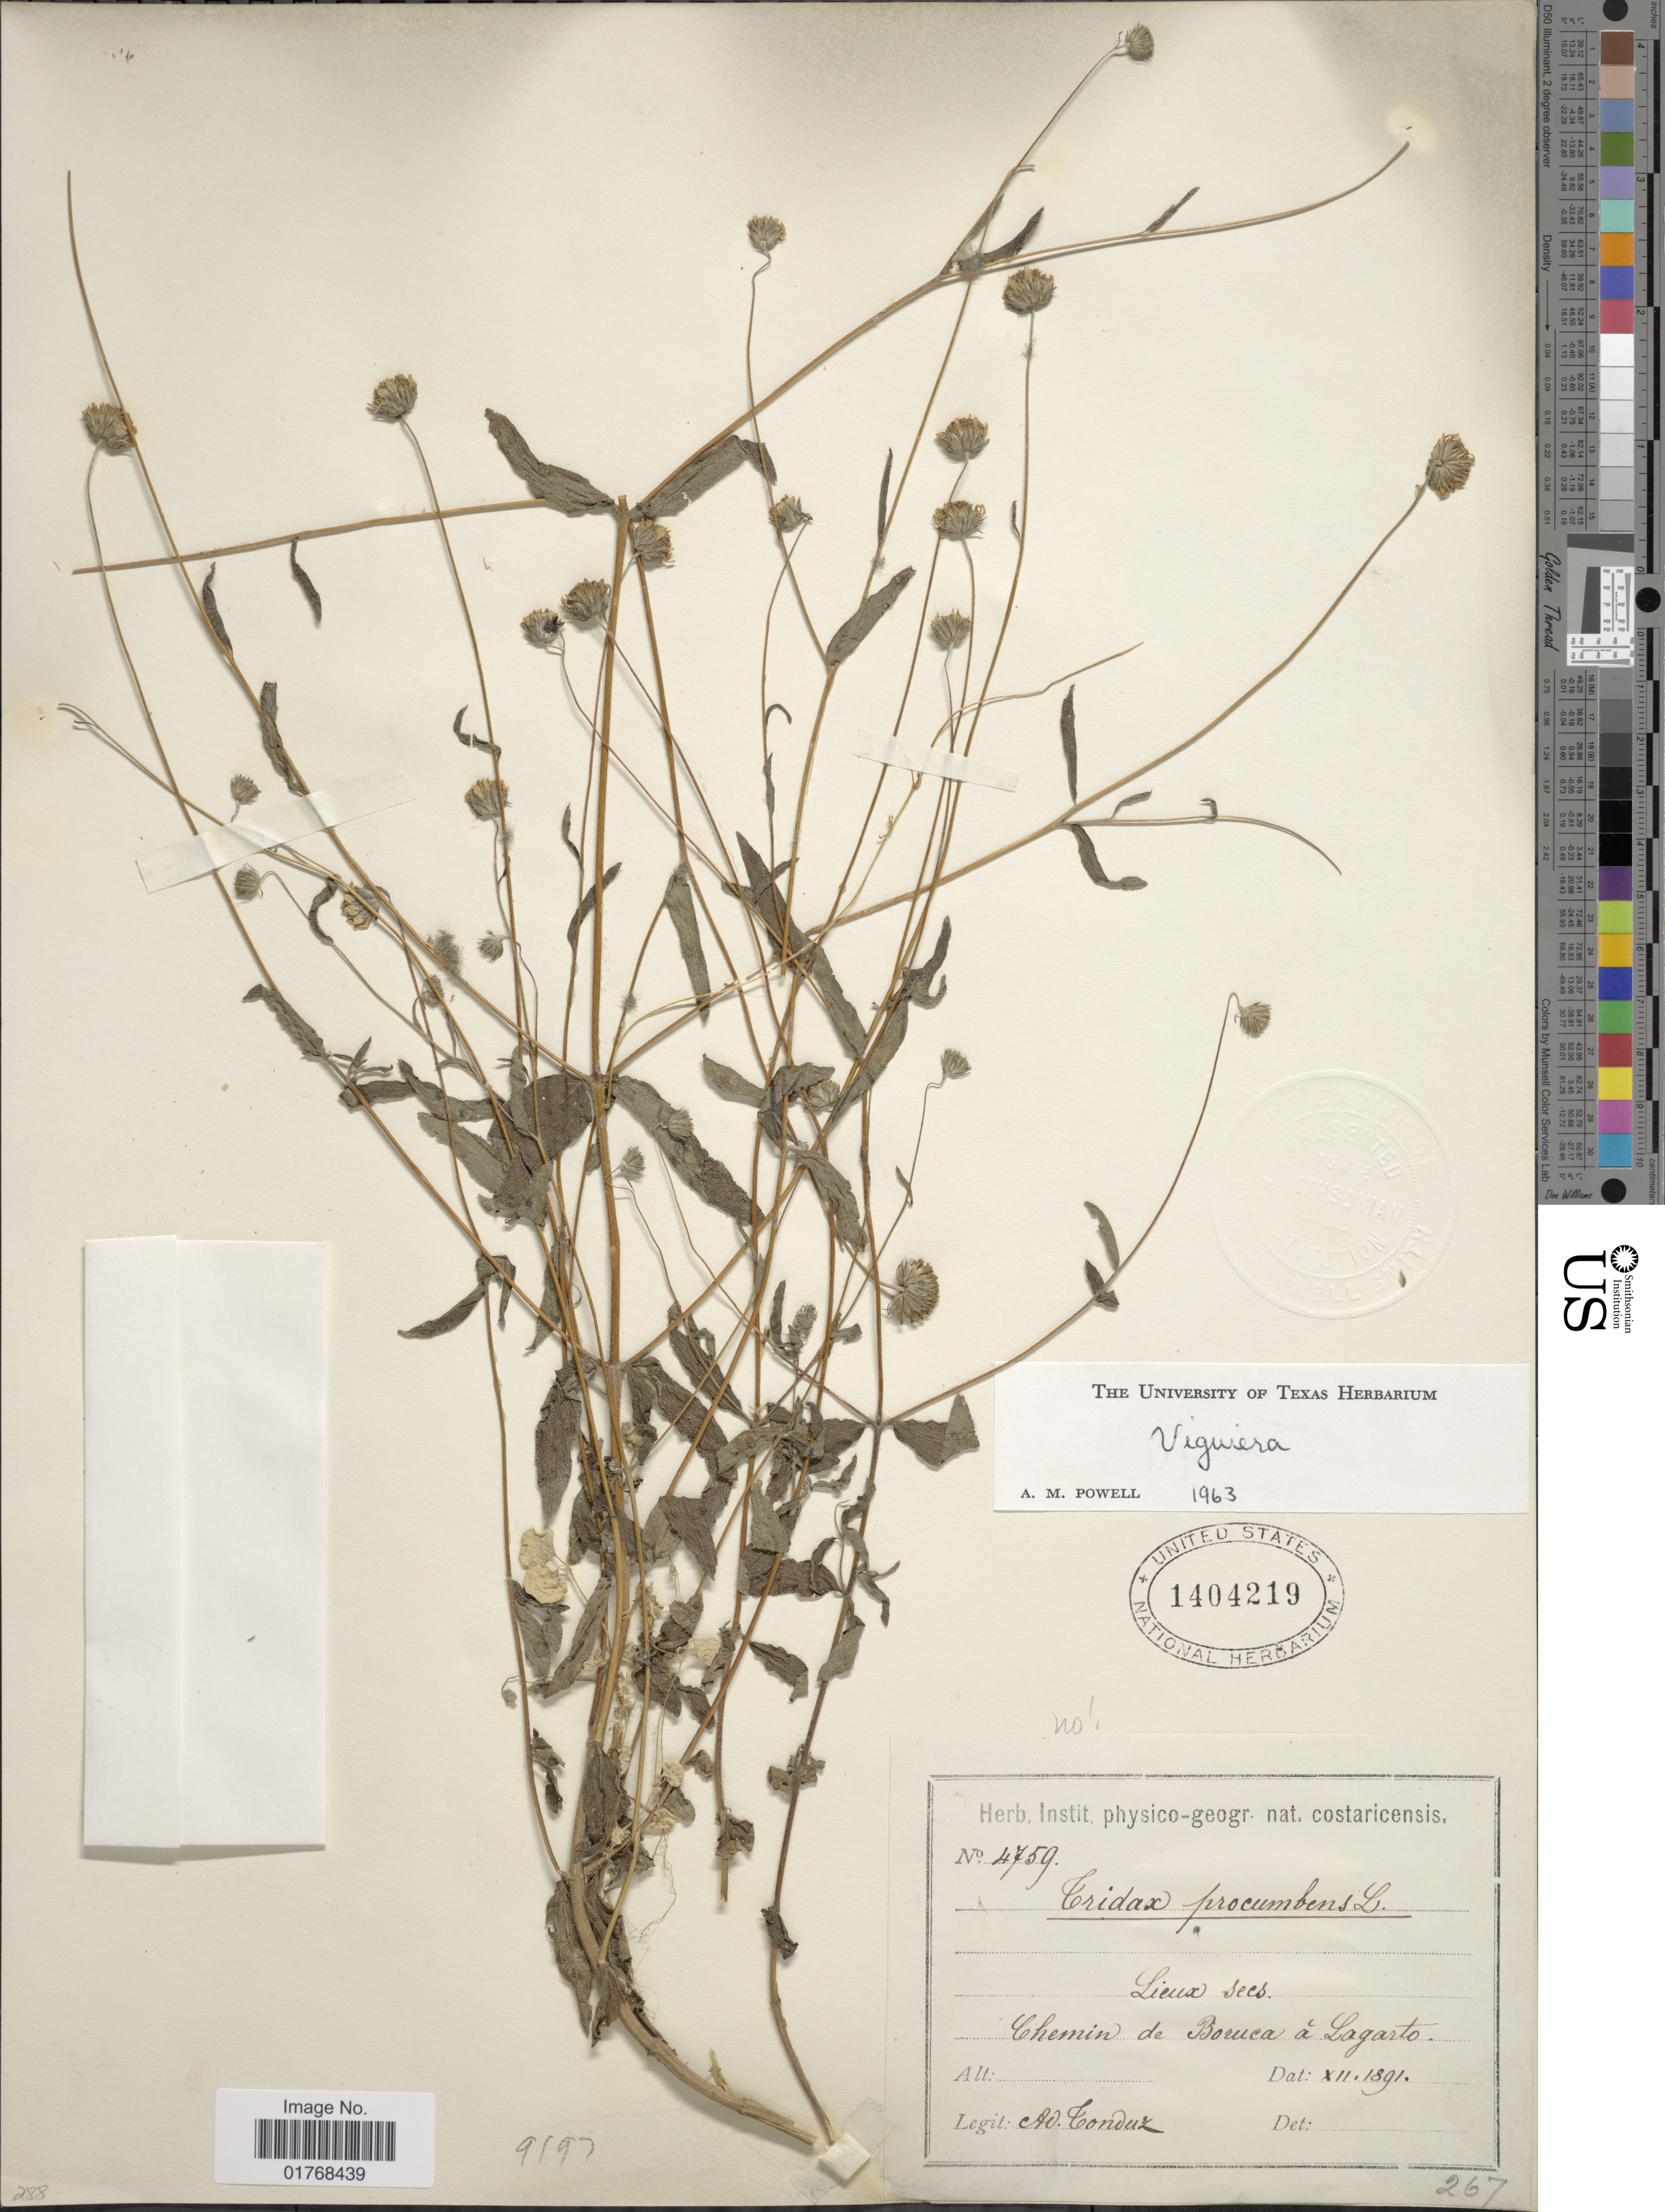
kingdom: Plantae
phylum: Tracheophyta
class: Magnoliopsida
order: Asterales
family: Asteraceae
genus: Viguiera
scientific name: Viguiera tenuis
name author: A. Gray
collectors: A. Tonduz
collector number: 4759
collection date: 1891-12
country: Costa Rica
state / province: Puntarenas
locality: Lieux sees. Chemin de Boruca á Lagasto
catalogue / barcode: US 1404219